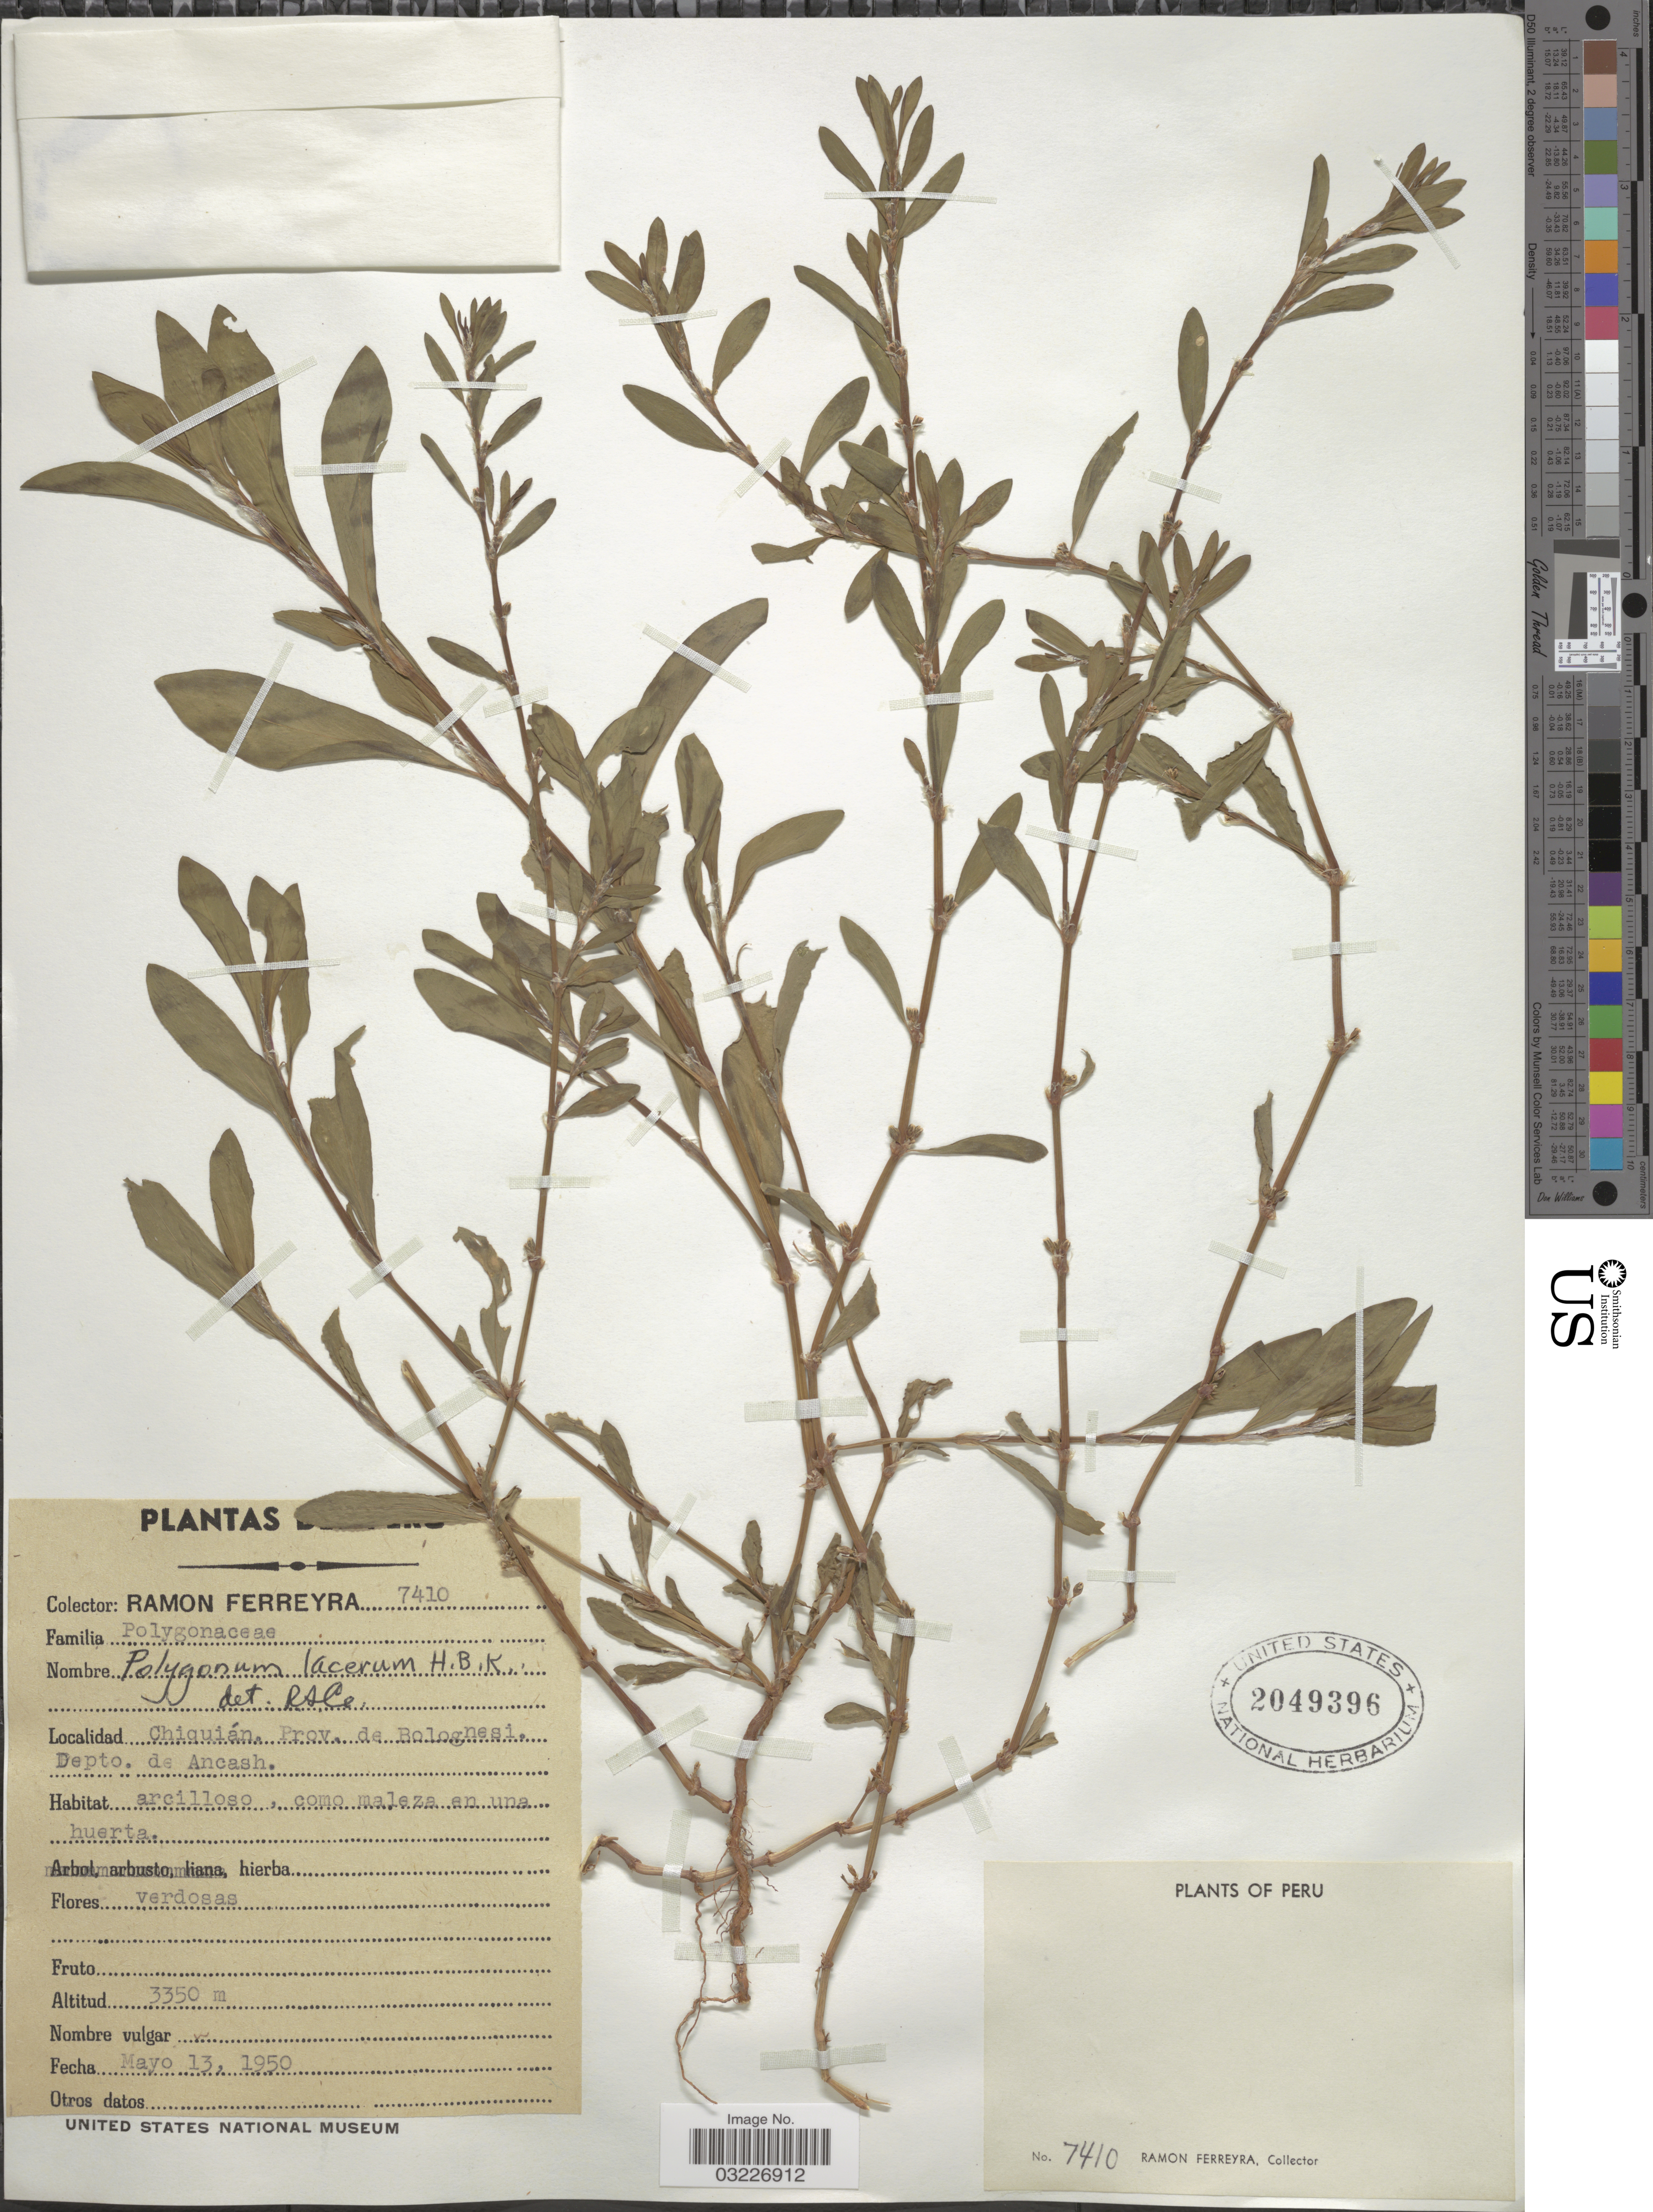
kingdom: Plantae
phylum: Tracheophyta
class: Magnoliopsida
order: Caryophyllales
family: Polygonaceae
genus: Polygonum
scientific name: Polygonum lacerum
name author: Kunth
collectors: R. A. Ferreyra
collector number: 7410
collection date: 1950-05-13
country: Peru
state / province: Ancash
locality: Chiquián. Prov. de Bolognesi. Depto. de Ancash.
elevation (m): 3350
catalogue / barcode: US 2049396